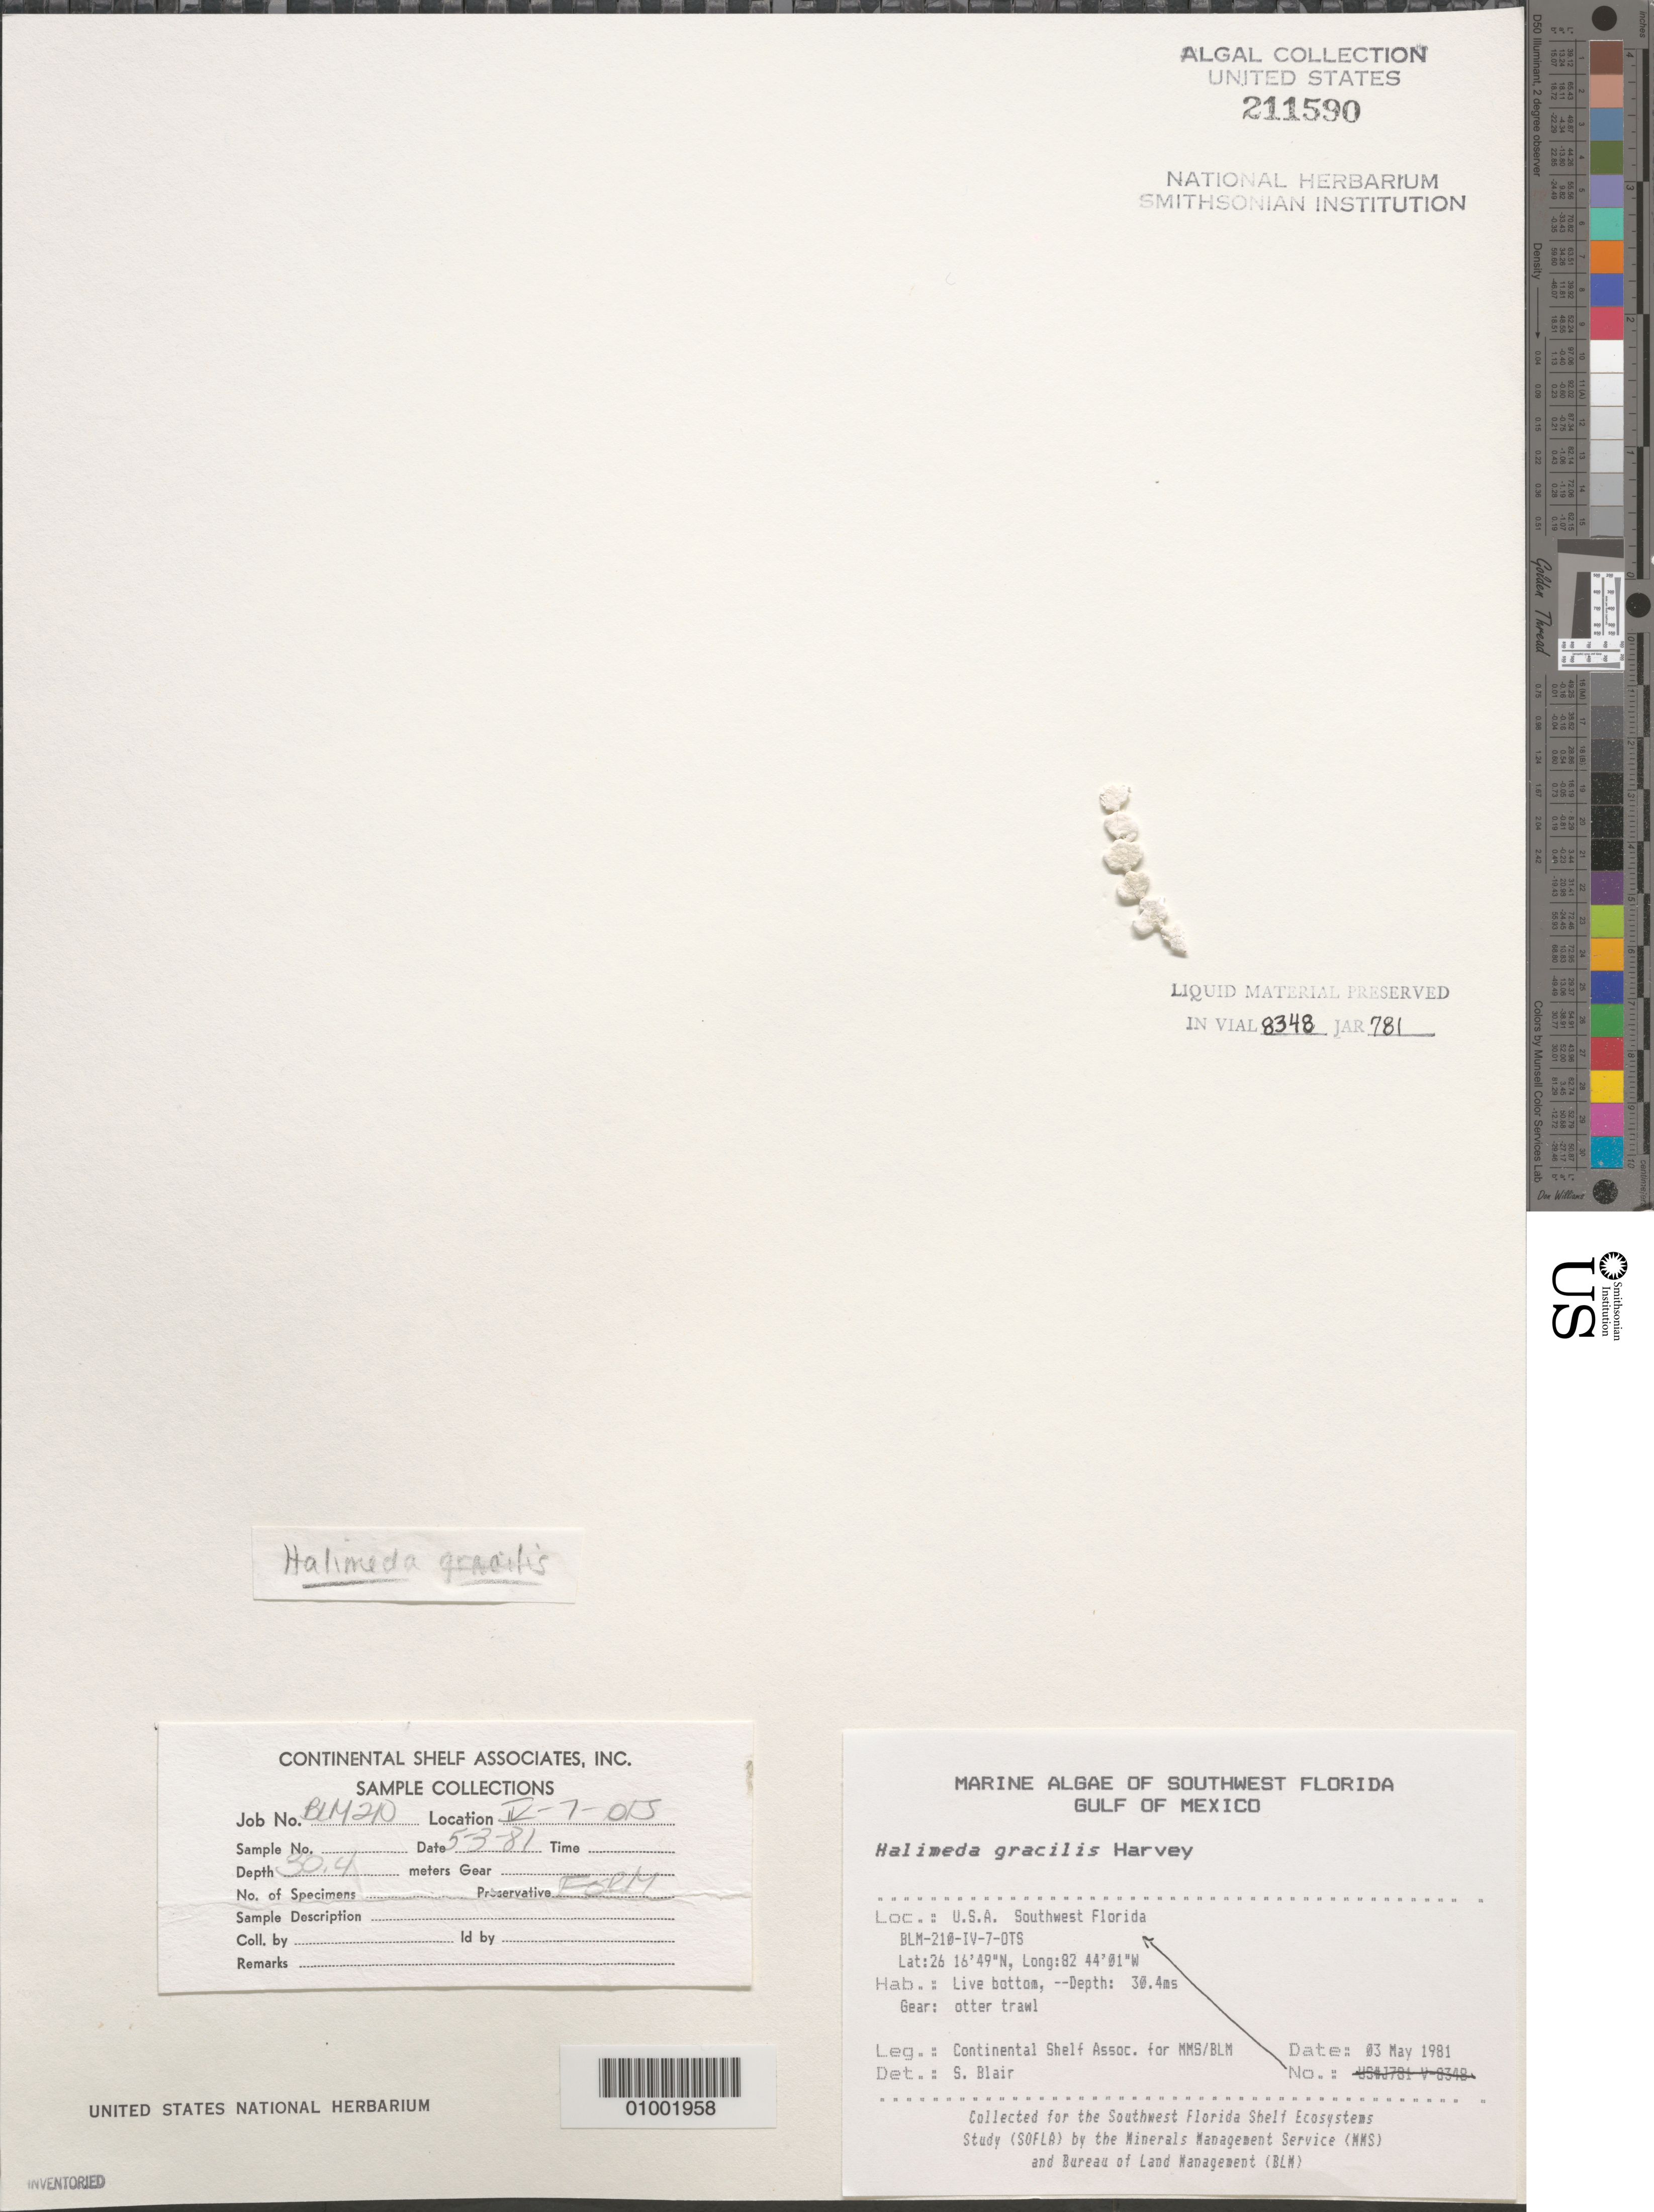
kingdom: Plantae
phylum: Chlorophyta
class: Ulvophyceae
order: Bryopsidales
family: Halimedaceae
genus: Halimeda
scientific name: Halimeda gracilis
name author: Harv. ex J. Agardh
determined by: Blair, S. M.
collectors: Continental Shelf Associates for the MMS/BLM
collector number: BLM-210-IV-7-OTS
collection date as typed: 03 May 1981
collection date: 1981-05-03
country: United States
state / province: Florida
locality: Gulf of Mexico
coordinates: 26 16'49"N, 82 44'01"W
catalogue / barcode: US 211590